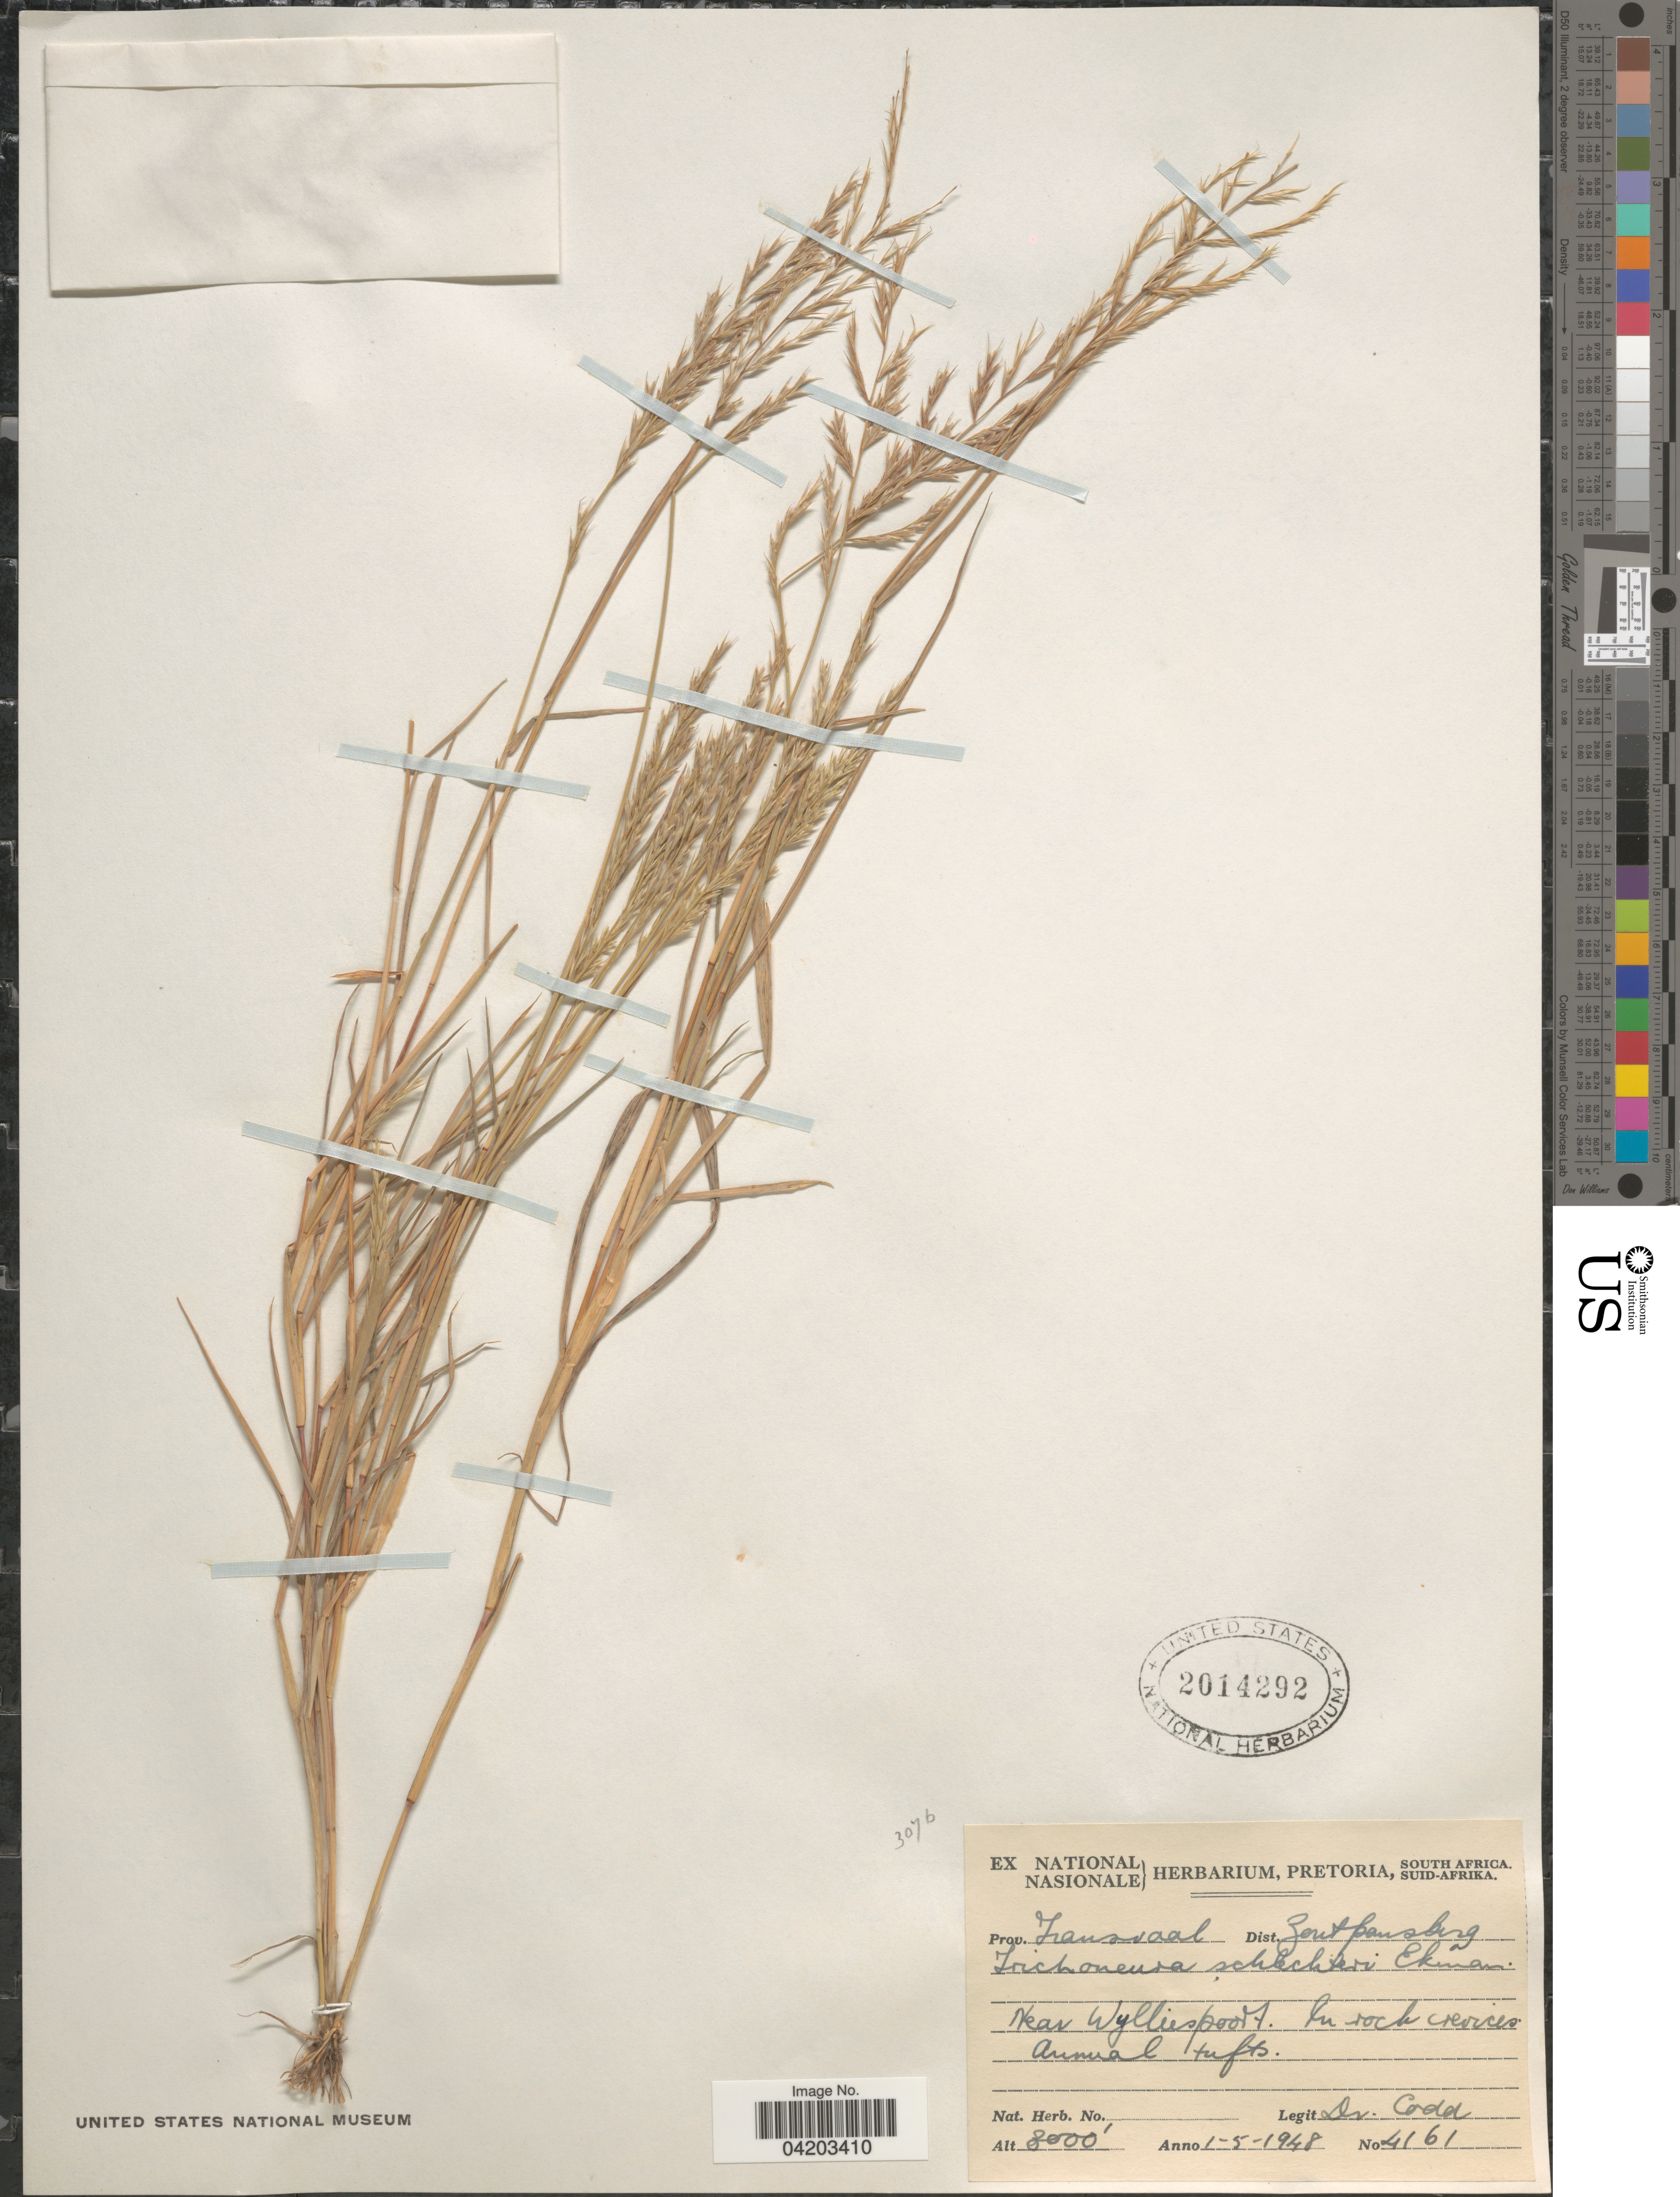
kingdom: Plantae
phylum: Tracheophyta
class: Liliopsida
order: Poales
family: Poaceae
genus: Trichoneura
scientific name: Trichoneura eleusinoides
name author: (Rendle) Ekman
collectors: Codd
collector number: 4161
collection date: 1948-05-01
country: South Africa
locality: Prov. Transvaal. Dist. Zoutpansberg. Near Wylliespoort.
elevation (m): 914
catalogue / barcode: US 2014292